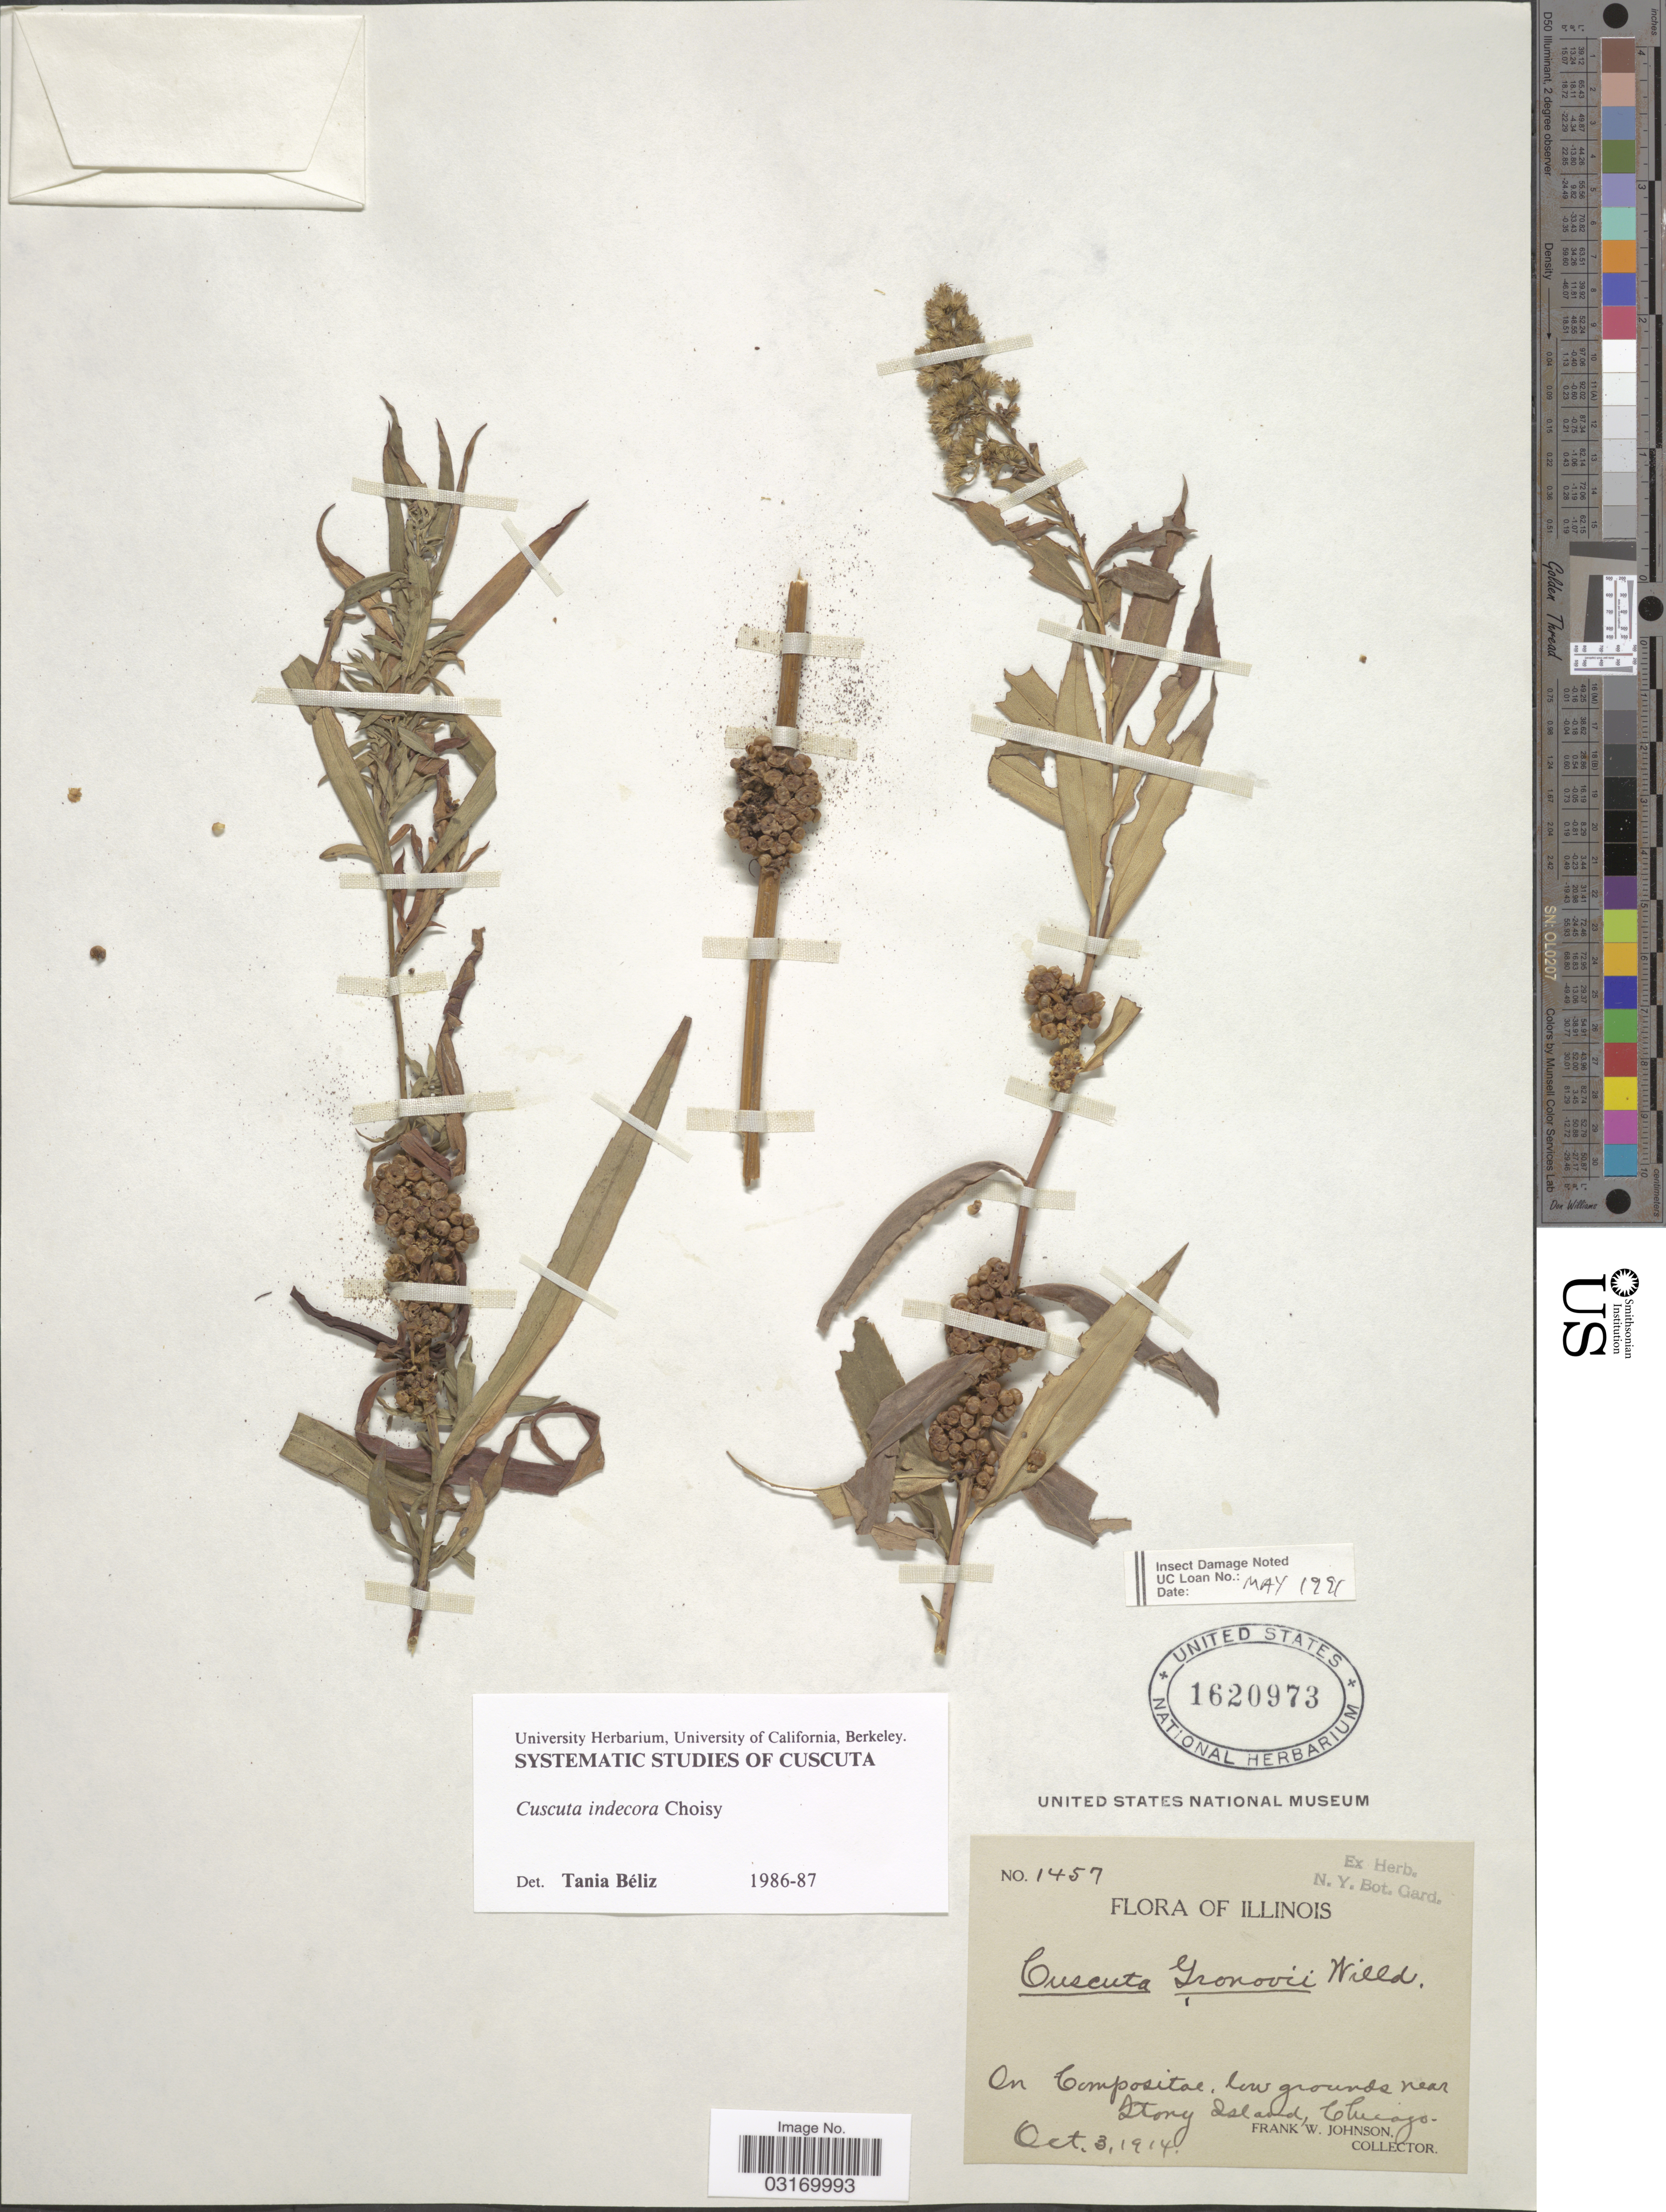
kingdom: Plantae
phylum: Tracheophyta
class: Magnoliopsida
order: Solanales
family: Convolvulaceae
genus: Cuscuta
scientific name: Cuscuta indecora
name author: Choisy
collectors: F. W. Johnson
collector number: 1457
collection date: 1914-10-03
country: United States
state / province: Illinois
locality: On Compositae, low grounds near Stony Island, Chicago.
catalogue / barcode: US 1620973